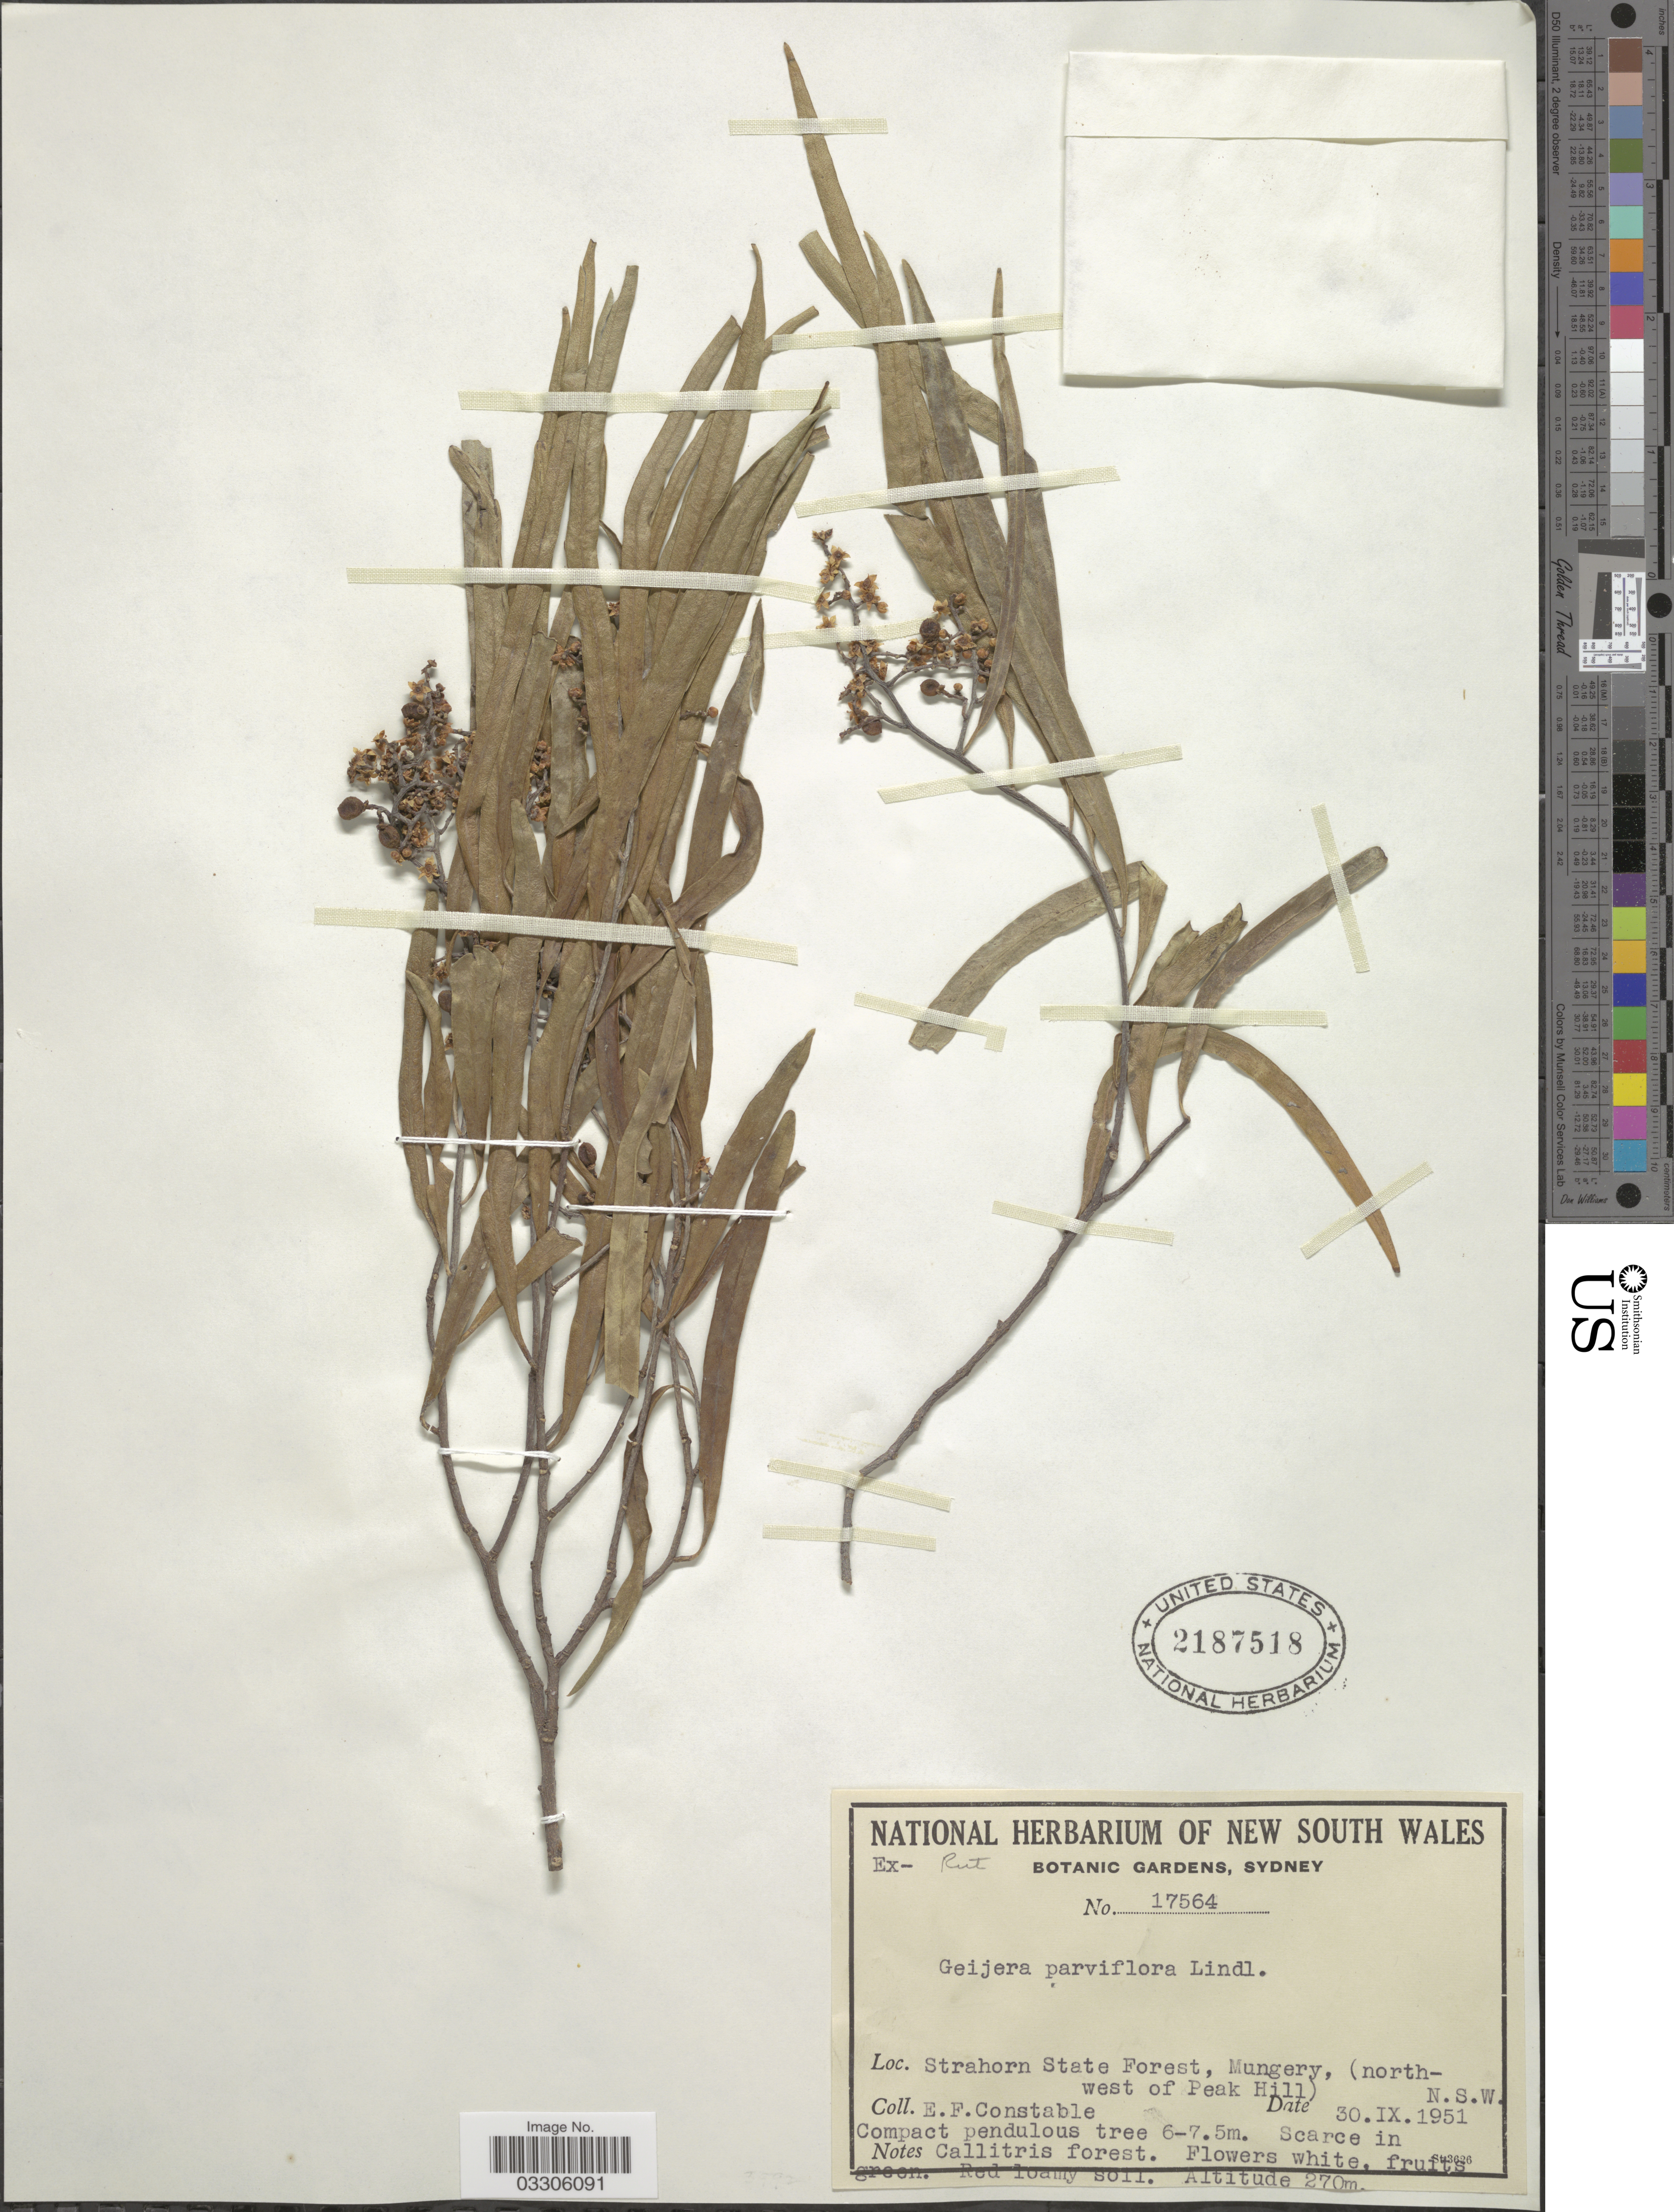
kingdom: Plantae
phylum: Tracheophyta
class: Magnoliopsida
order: Sapindales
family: Rutaceae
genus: Geijera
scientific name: Geijera parviflora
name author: Lindl.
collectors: E. F. Constable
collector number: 17564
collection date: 1951-09-30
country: Australia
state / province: New South Wales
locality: Strahorn State Forest, Mungery, (north-west of Peak Hill) N. S. W.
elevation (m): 270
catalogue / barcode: US 2187518